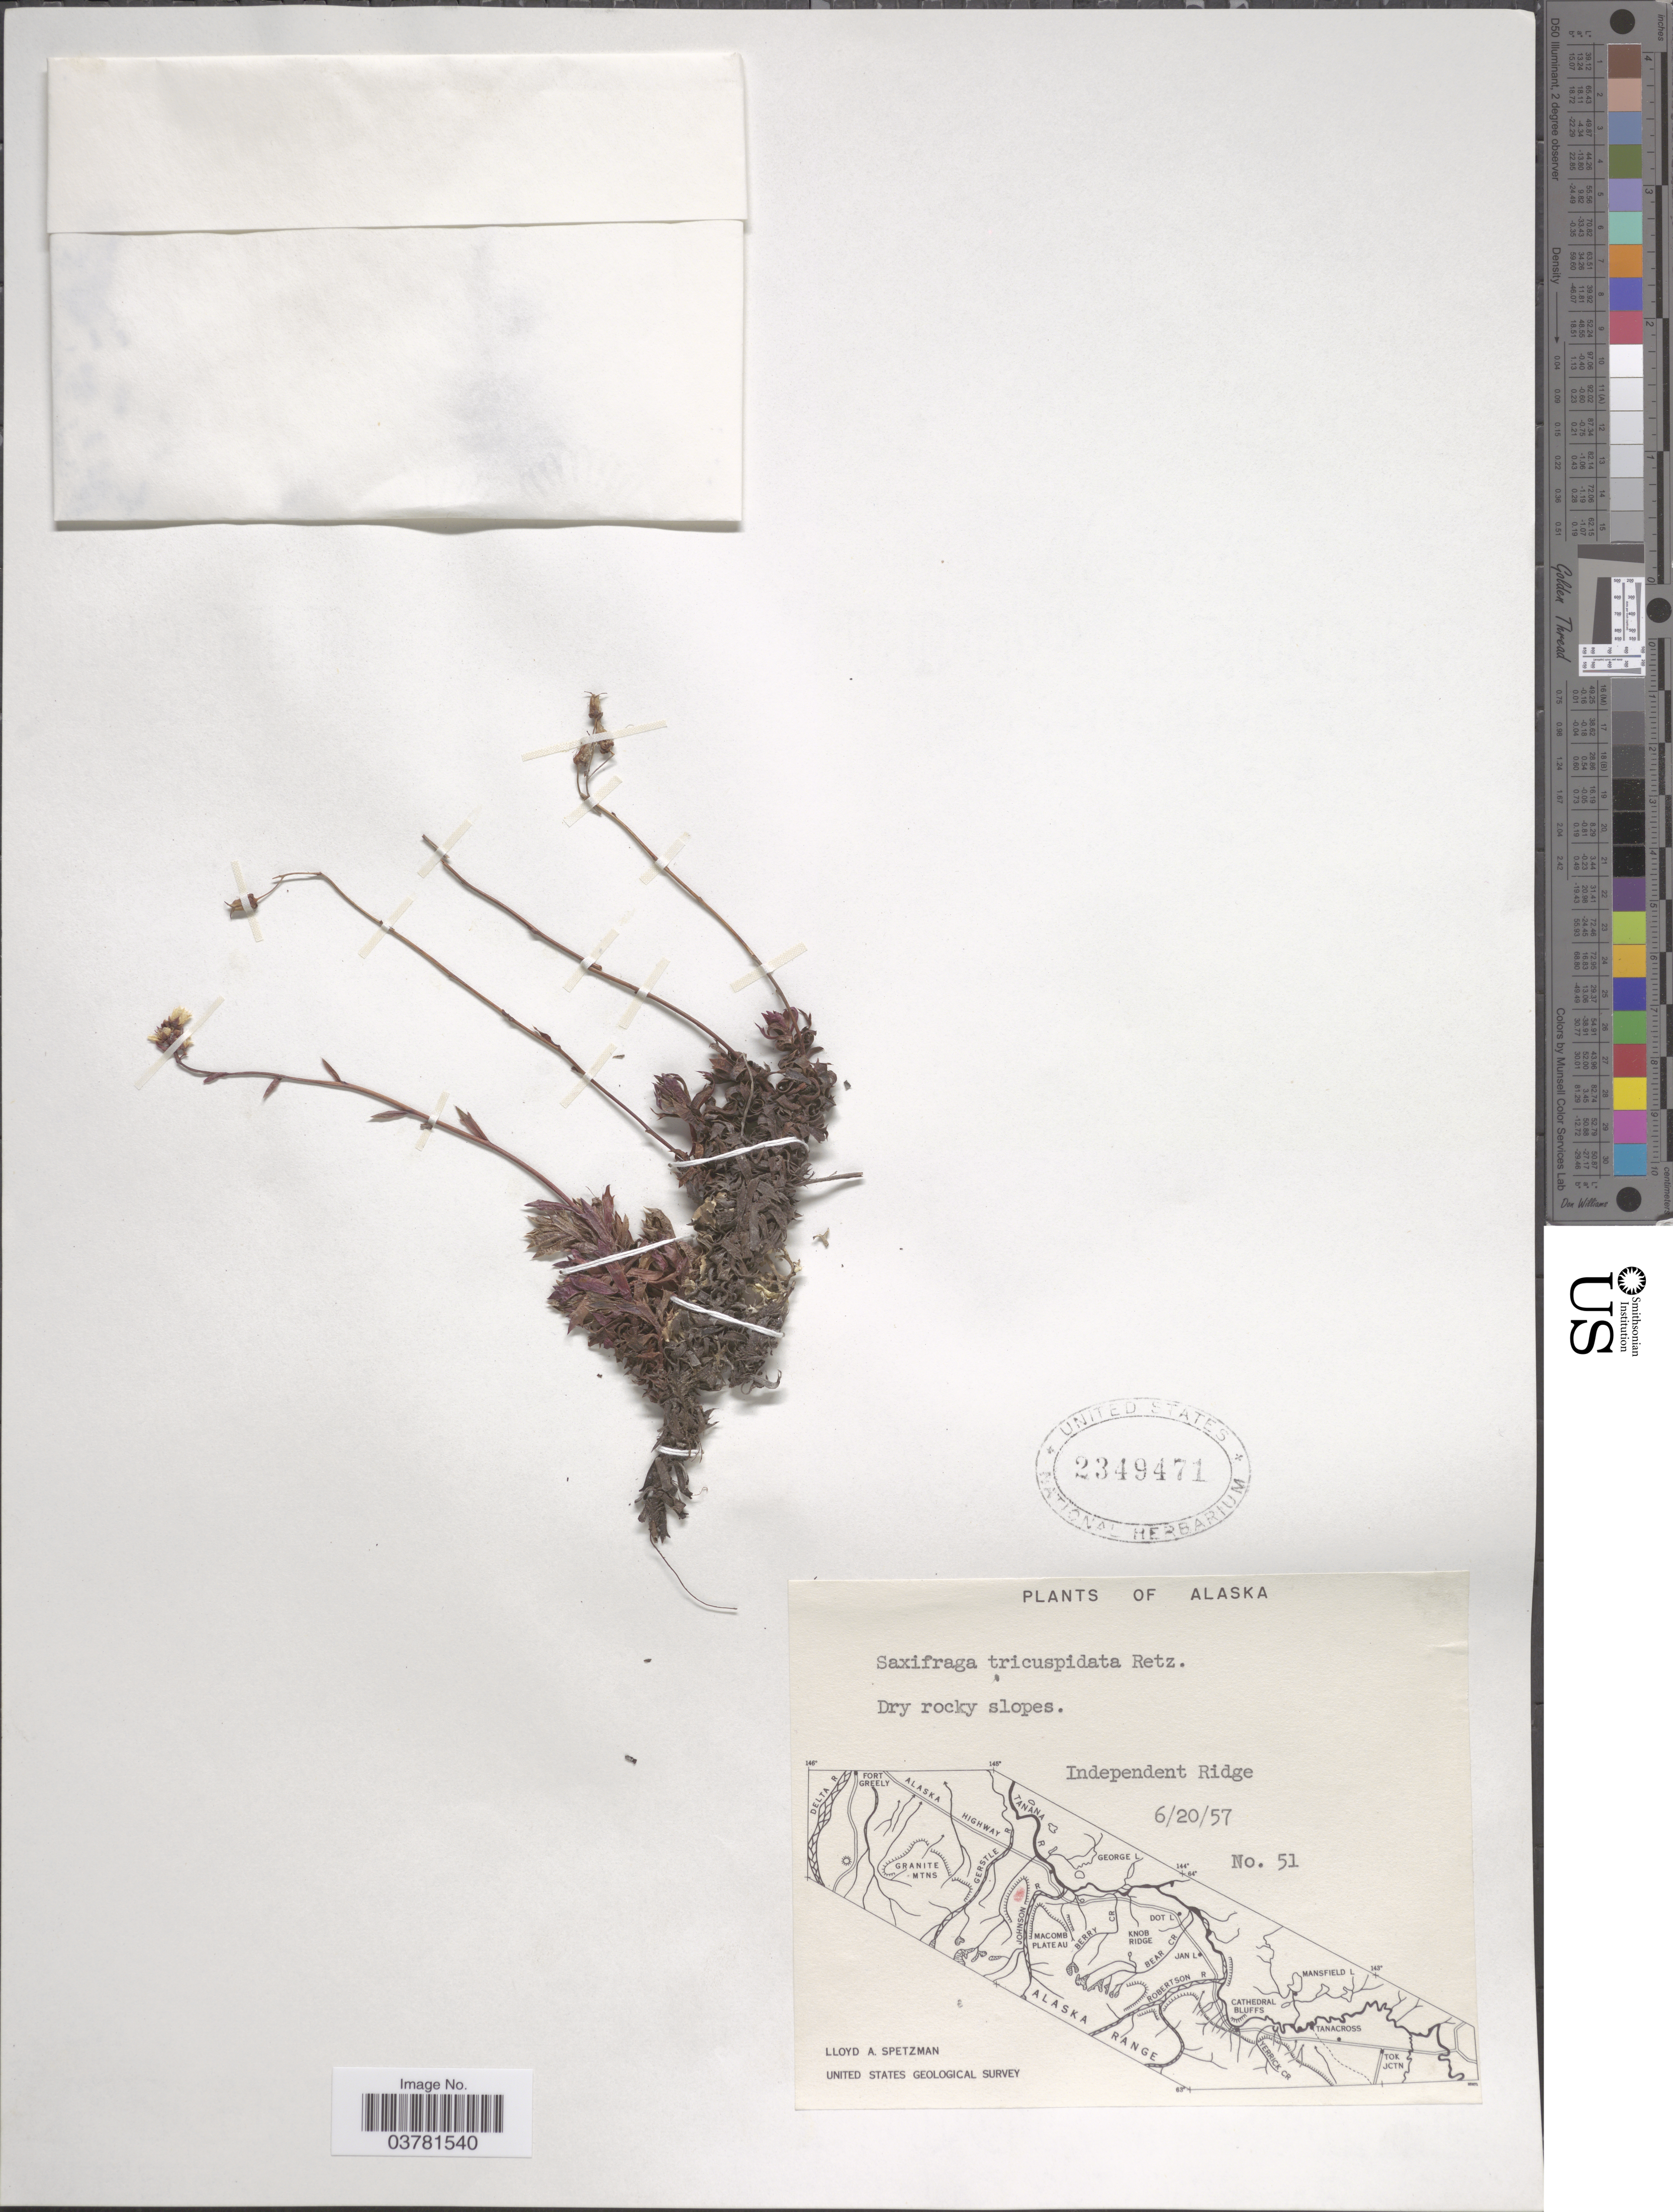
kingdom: Plantae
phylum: Tracheophyta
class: Magnoliopsida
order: Saxifragales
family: Saxifragaceae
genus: Saxifraga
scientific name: Saxifraga tricuspidata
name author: Rottb.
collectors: L. Spetzman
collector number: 51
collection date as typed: Transcribed d/m/y: 20/6/57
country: United States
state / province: Alaska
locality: Dry rocky slopes. Independent Ridge. United States Geological Survey.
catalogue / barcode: US 2349471